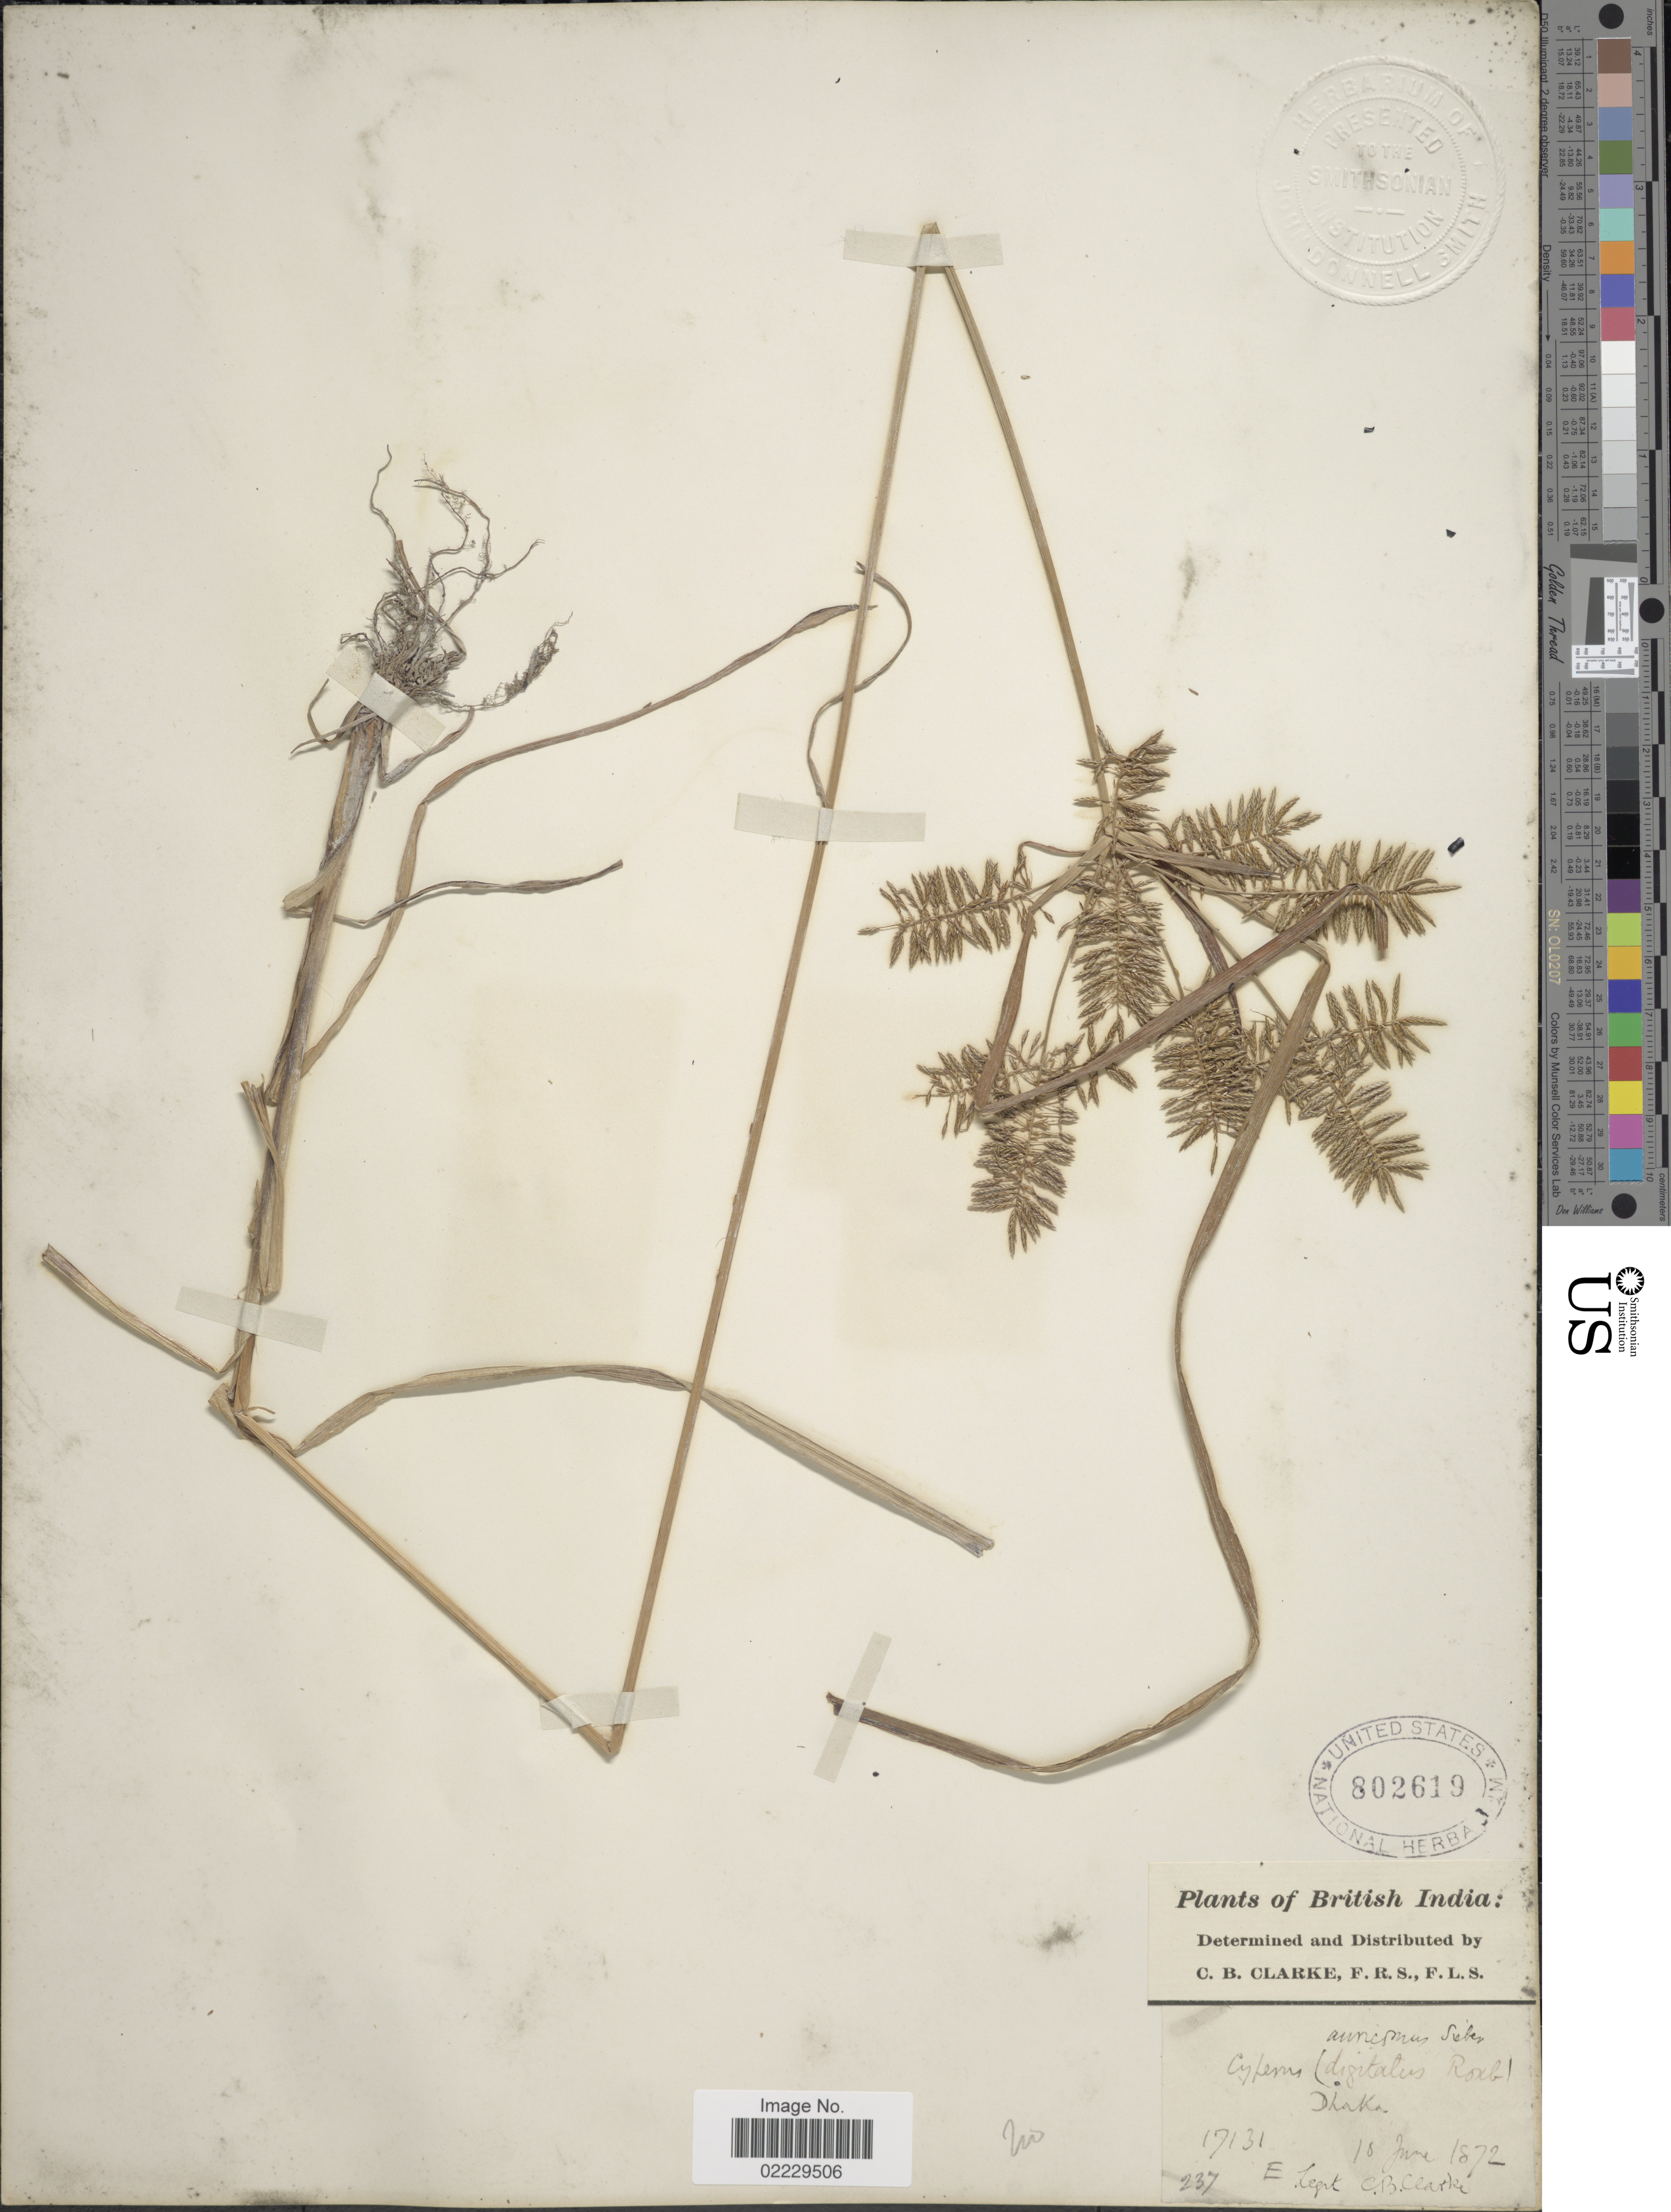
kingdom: Plantae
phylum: Tracheophyta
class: Liliopsida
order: Poales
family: Cyperaceae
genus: Cyperus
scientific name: Cyperus digitatus subsp. auricomis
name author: (Sieber ex Spreng.) Kük.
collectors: C. B. Clarke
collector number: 237/17131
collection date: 1872-06-18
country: India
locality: British India, Dhaka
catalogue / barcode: US 802619